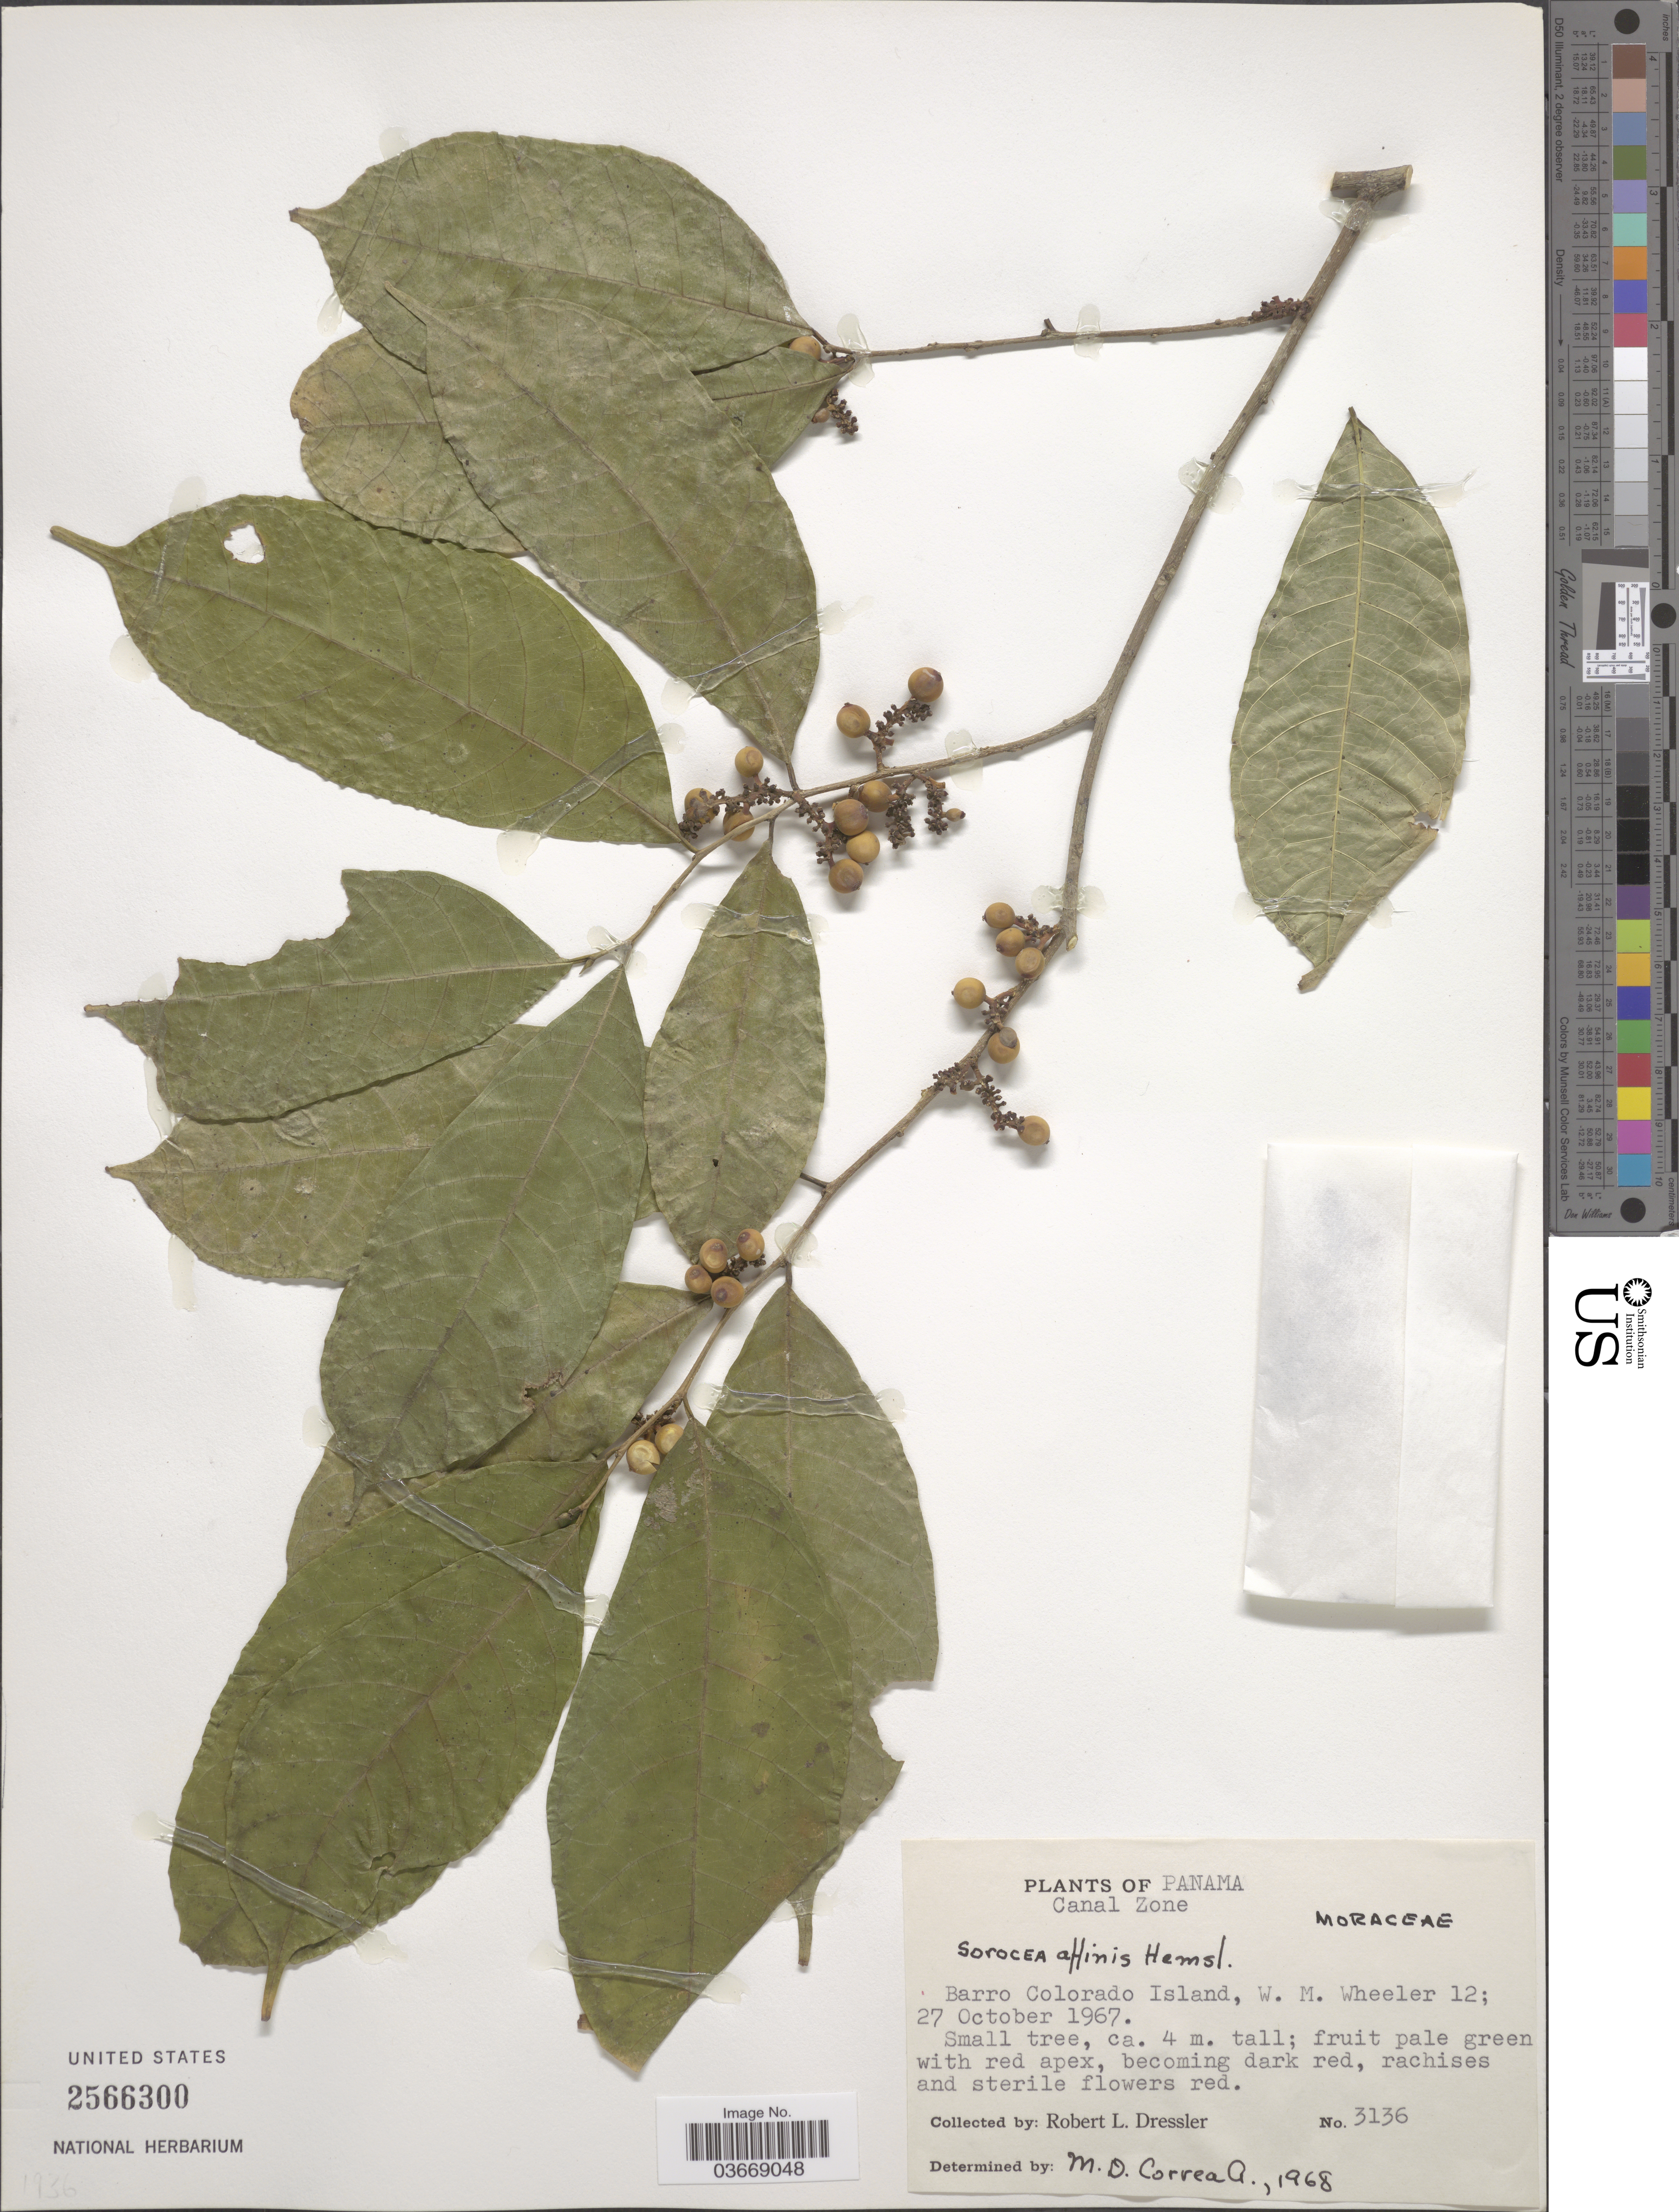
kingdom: Plantae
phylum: Tracheophyta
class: Magnoliopsida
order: Rosales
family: Moraceae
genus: Sorocea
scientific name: Sorocea affinis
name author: Hemsl.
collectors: R. Dressler & W. Wheeler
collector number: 3136/12?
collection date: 1967-10-27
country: Panama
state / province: Panamá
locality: Canal Zone. Barro Colorado Island.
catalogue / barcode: US 2566300